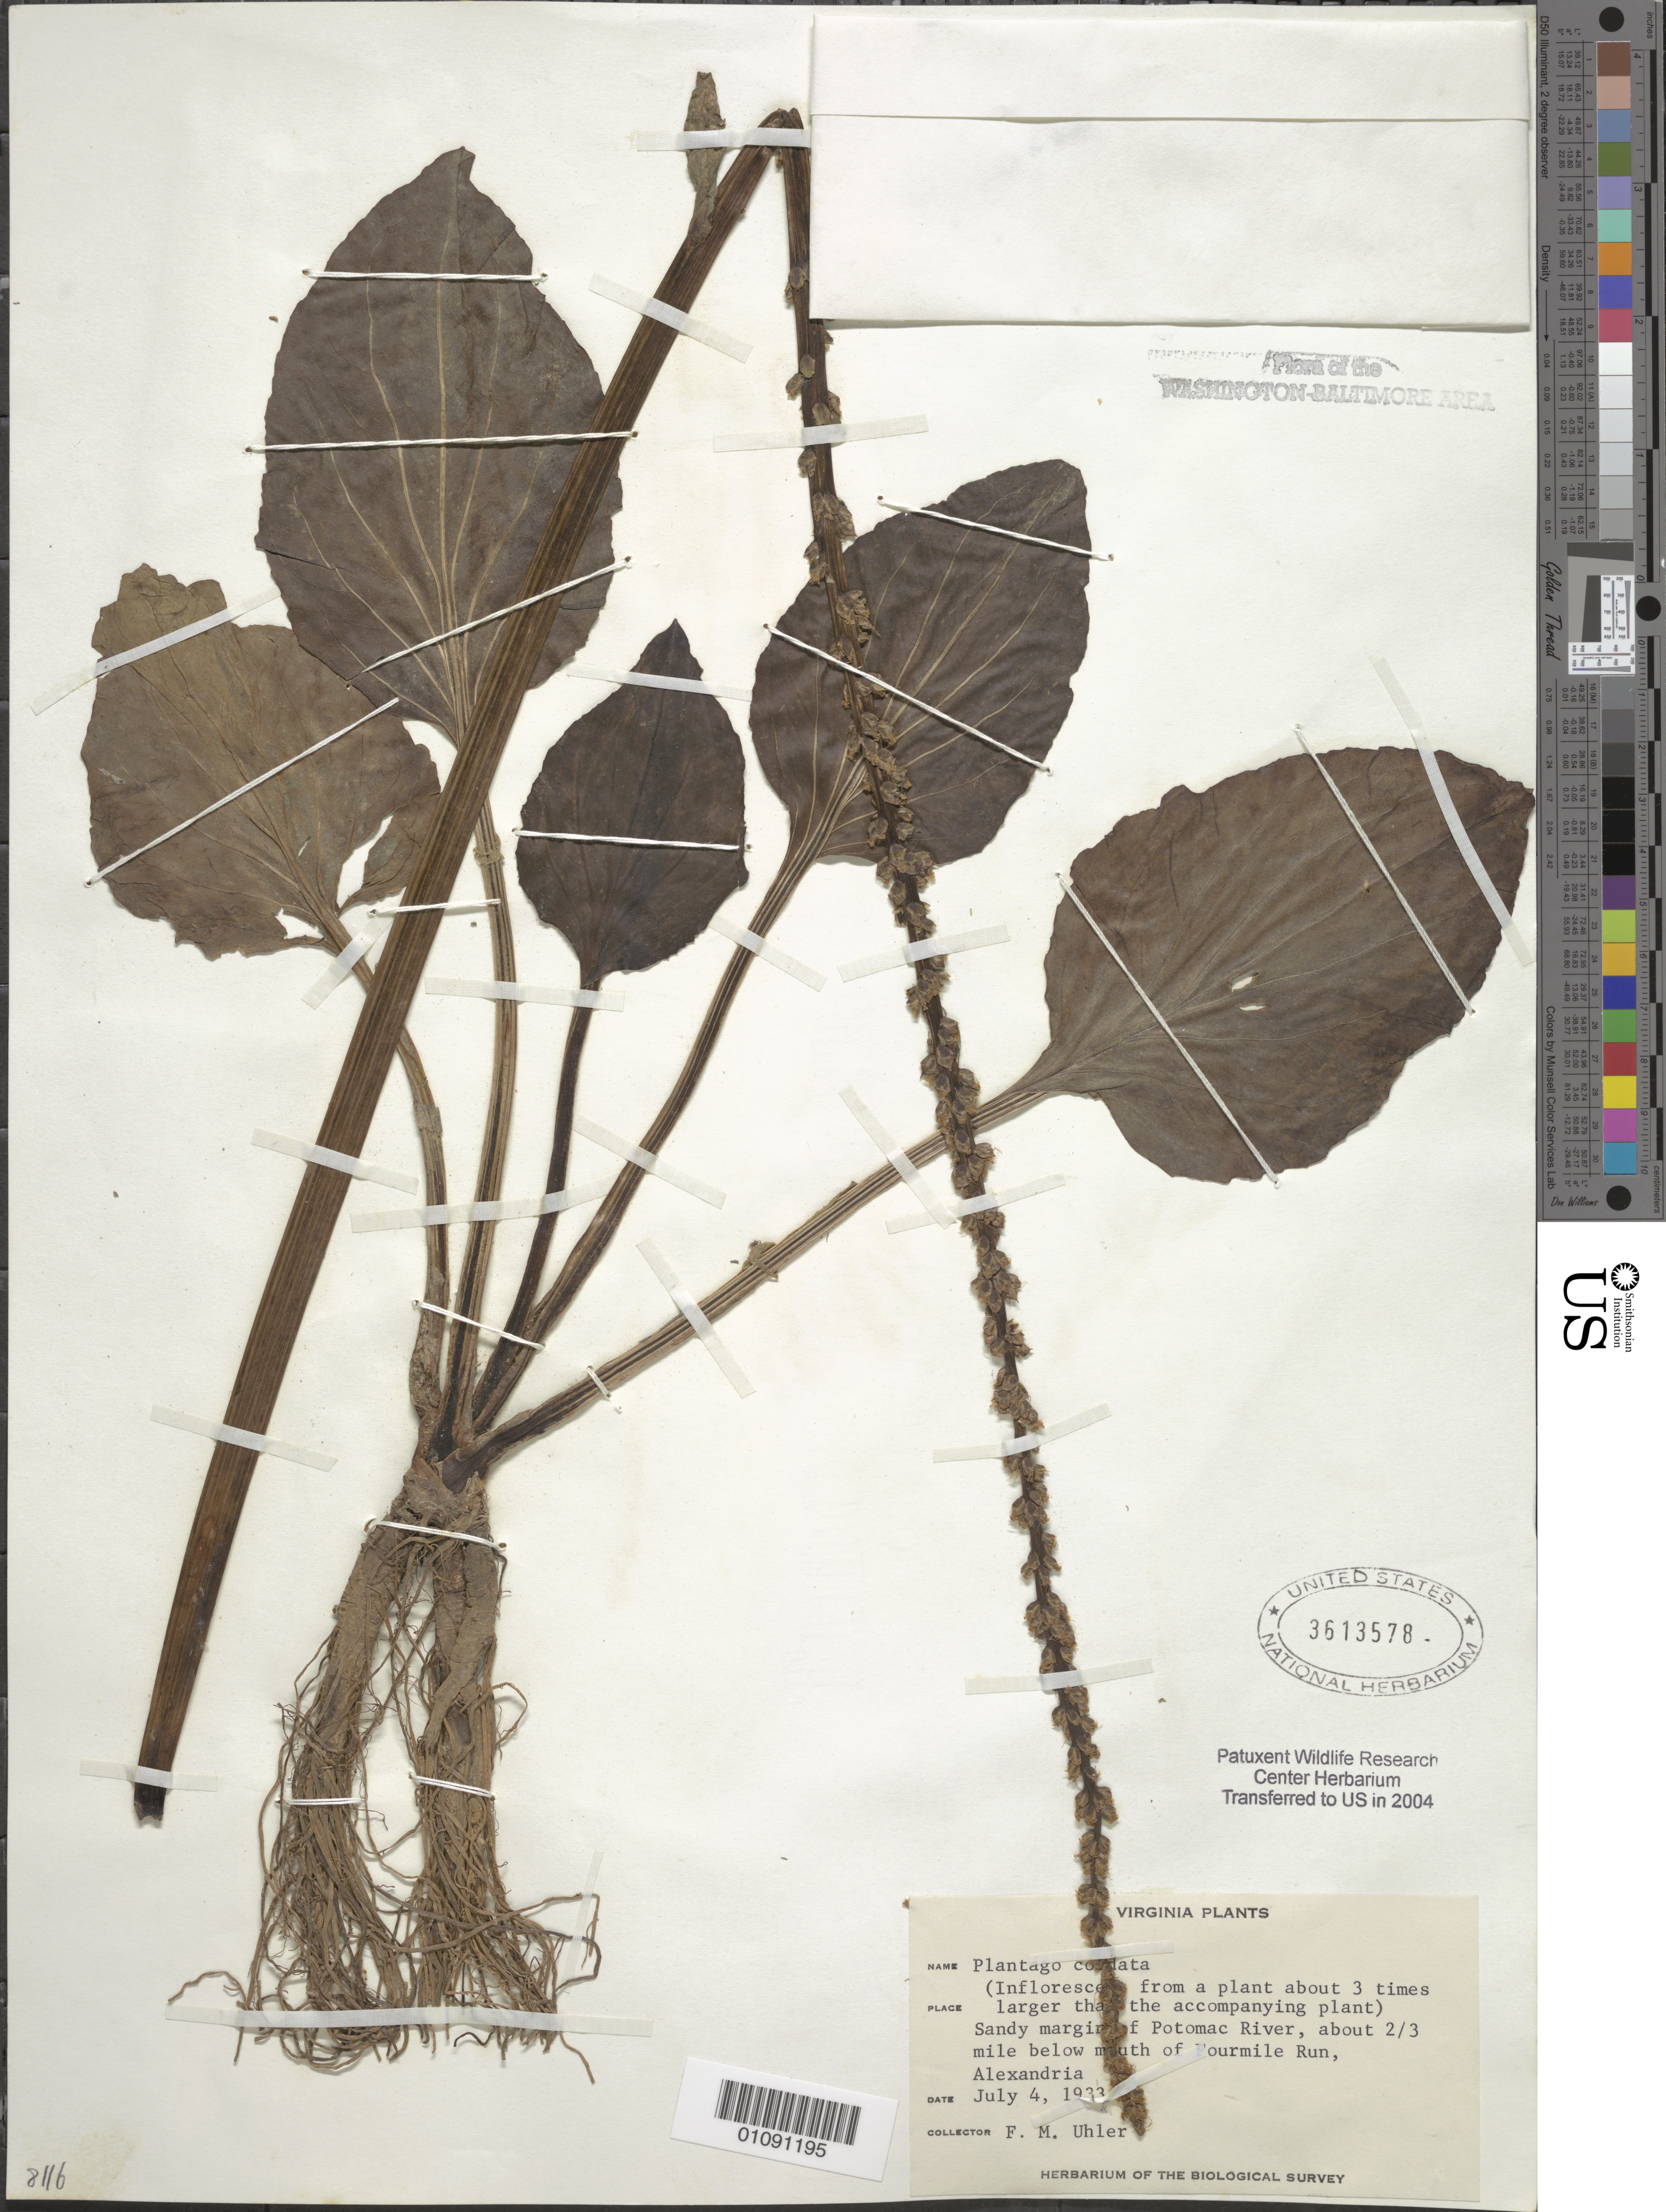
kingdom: Plantae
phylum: Tracheophyta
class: Magnoliopsida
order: Lamiales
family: Plantaginaceae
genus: Plantago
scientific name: Plantago cordata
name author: Lam.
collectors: F. M. Uhler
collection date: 1933-07-04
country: United States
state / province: Virginia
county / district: City of Alexandria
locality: About 2/3 mile below mouth of Four Mile Run, Alexandria.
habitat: Sandy margin of Potomac River.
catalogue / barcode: US 3613578